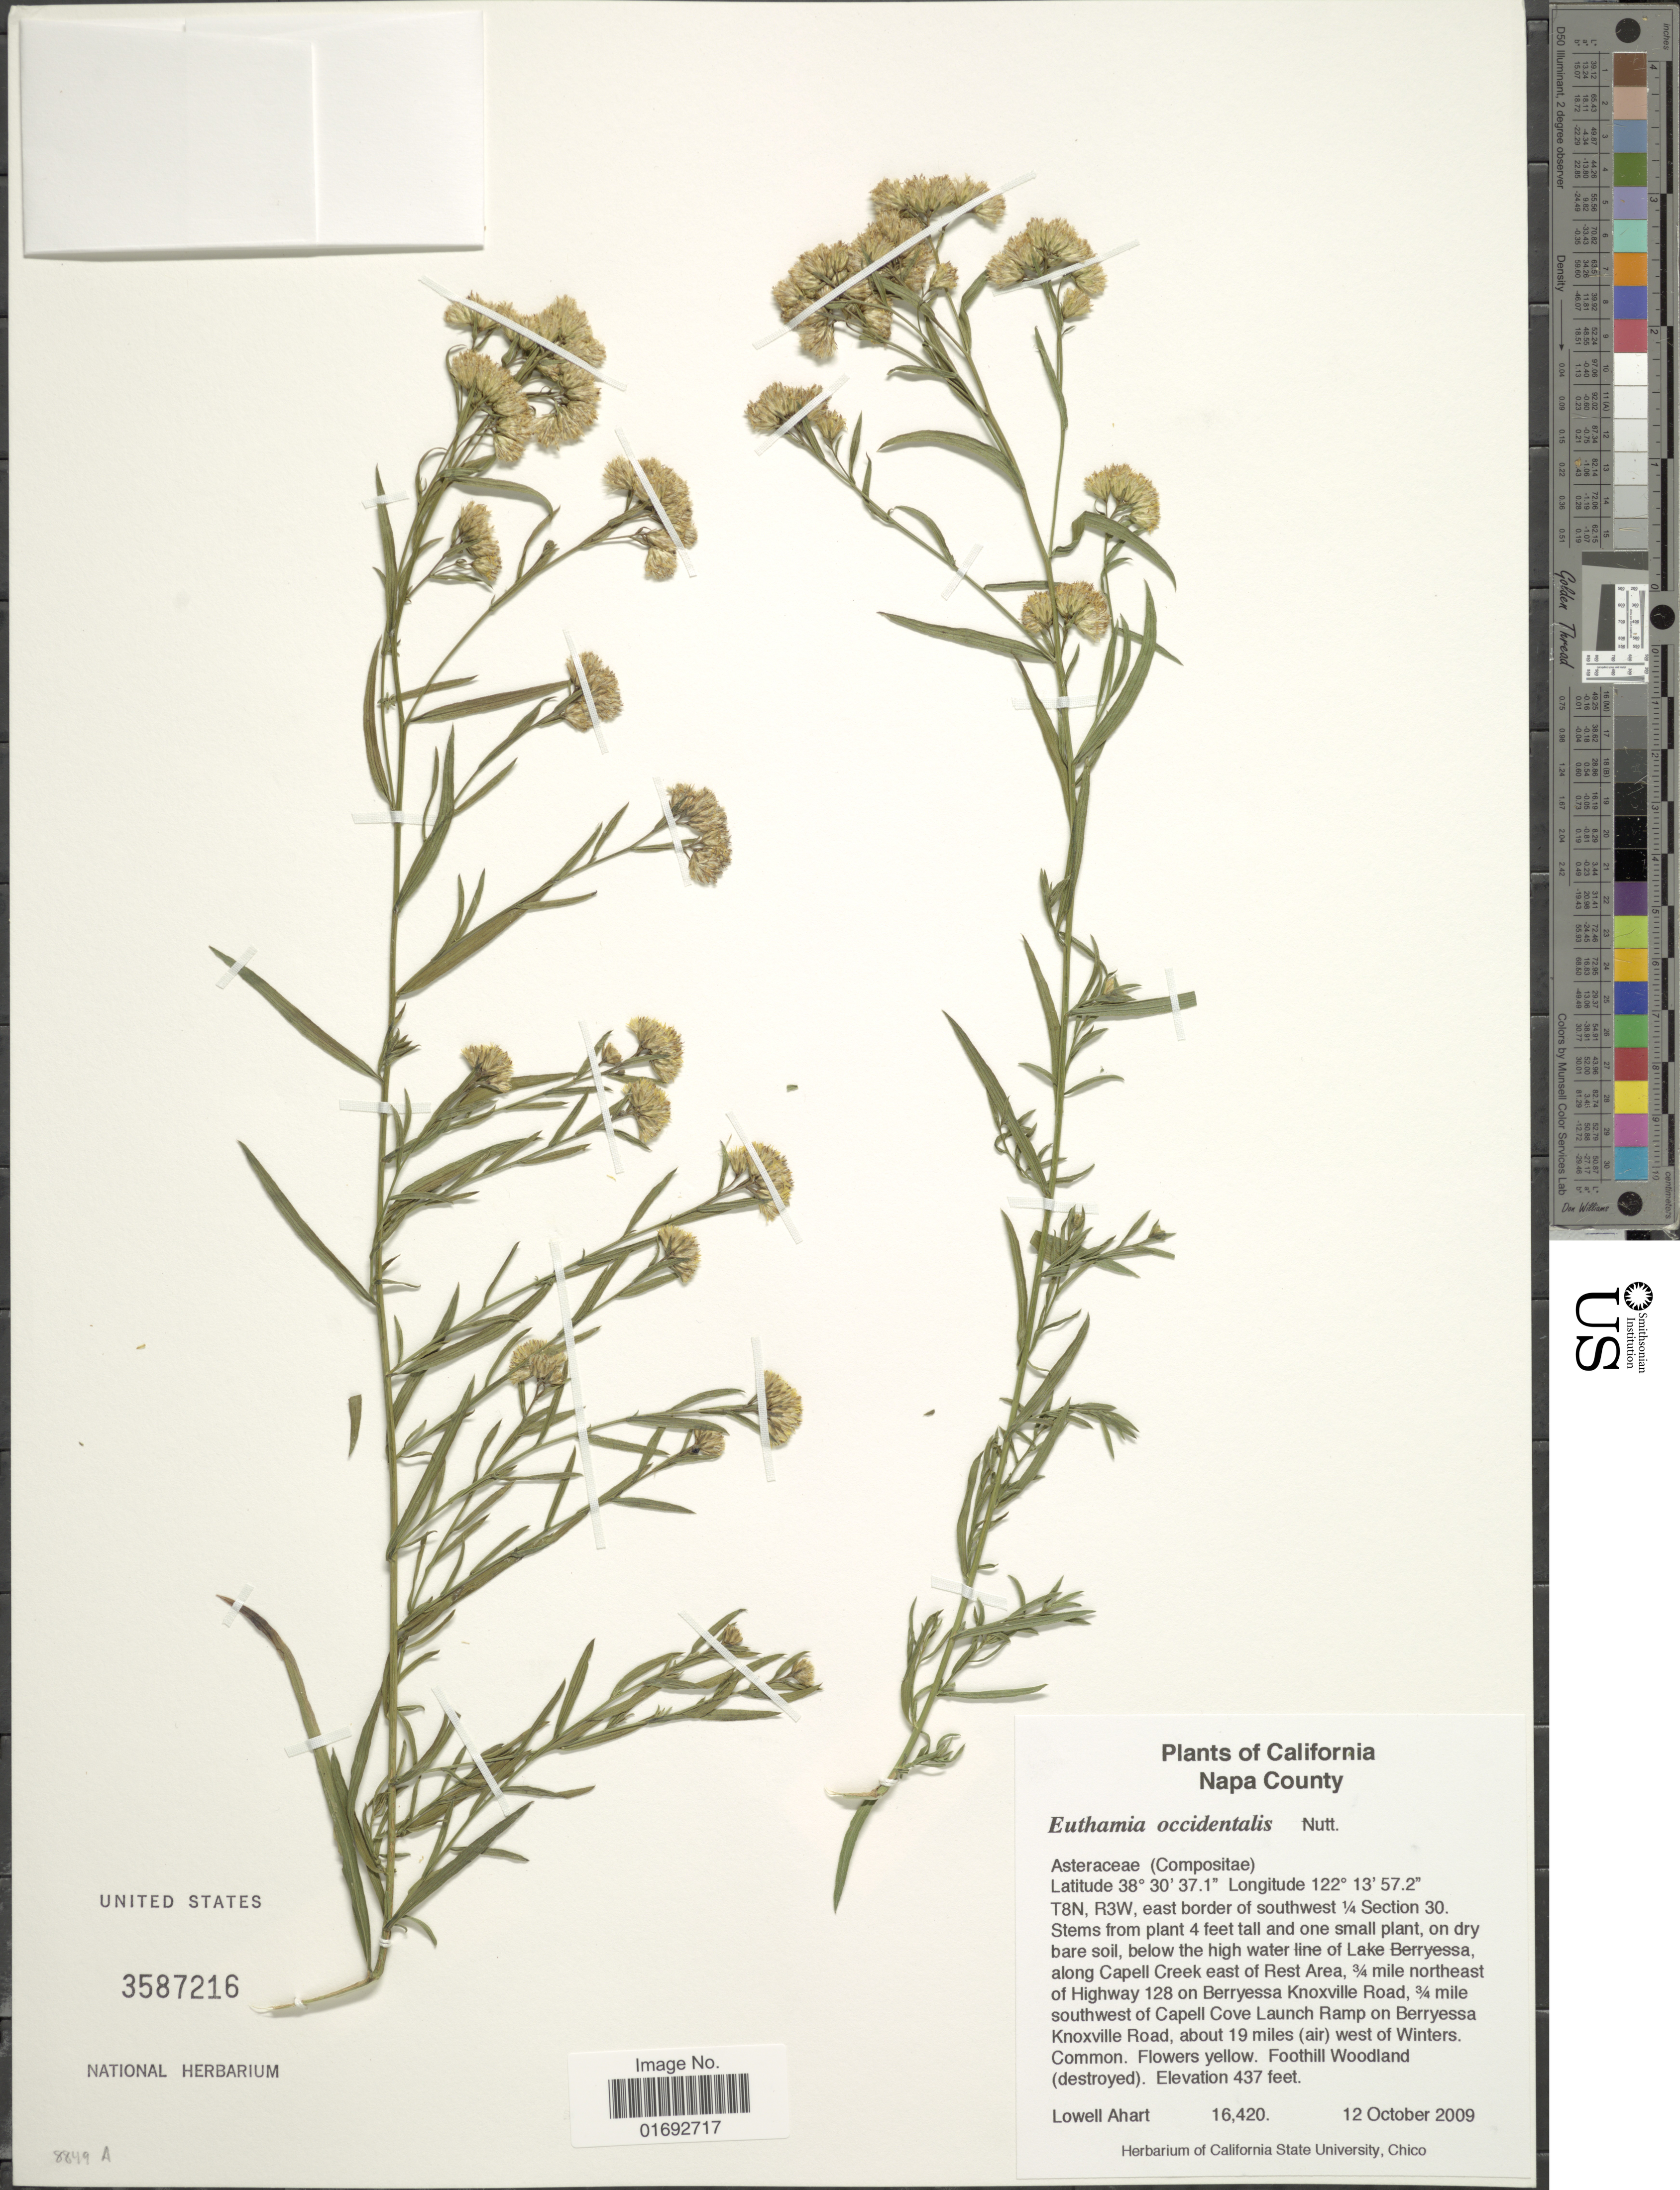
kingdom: Plantae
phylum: Tracheophyta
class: Magnoliopsida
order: Asterales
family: Asteraceae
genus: Euthamia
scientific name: Euthamia occidentalis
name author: Nutt.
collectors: L. Ahart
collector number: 16420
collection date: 2009-10-12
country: United States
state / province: California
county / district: Napa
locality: Napa County, T8N, R3W, east border of southwest 1/4 Section 30, below the high water line of Lake Berryessa, along Capell Creek east of Rest Area, 3/4 mile northeast ofHighway 128 on Berryessa Knoxville Road, 3/4 mile southwest of Capell Cove Launch Ramp on Berryessa Knoxville Road, about 19 miles (air) west of Winters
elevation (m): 133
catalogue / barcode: US 3587216